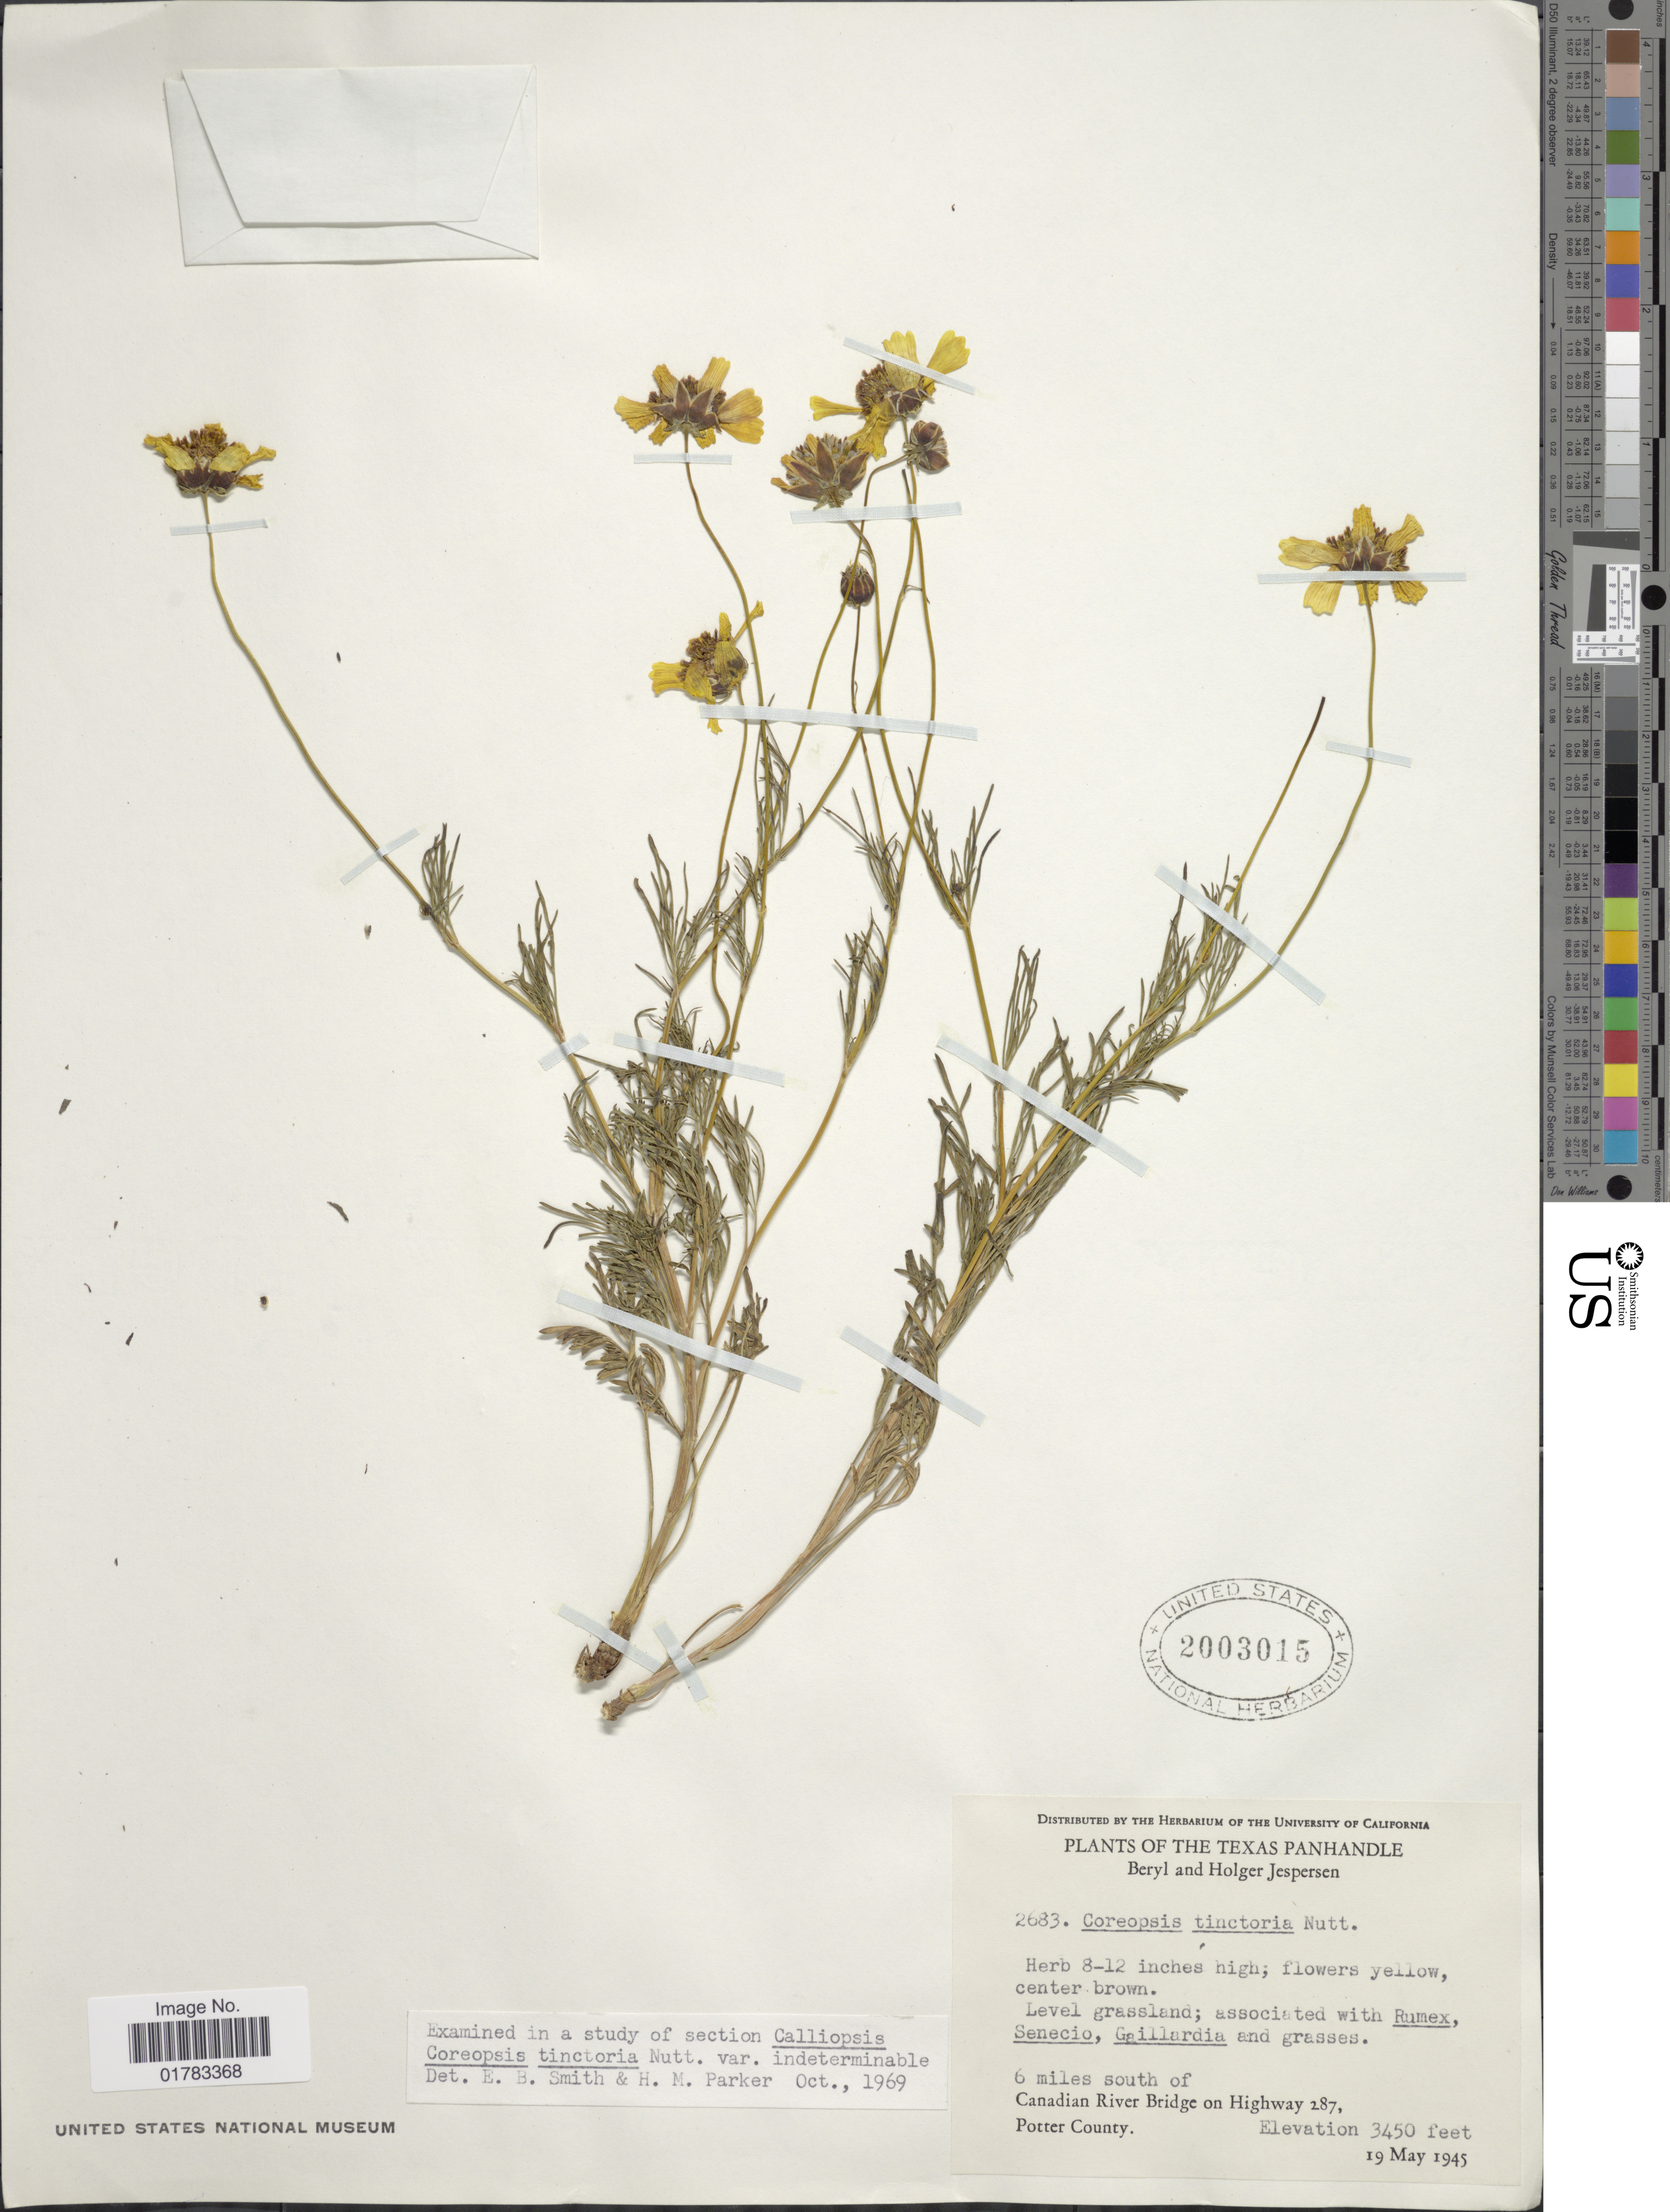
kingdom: Plantae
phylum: Tracheophyta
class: Magnoliopsida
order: Asterales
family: Asteraceae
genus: Coreopsis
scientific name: Coreopsis tinctoria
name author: Nutt.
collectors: B. Jespersen & H. Jespersen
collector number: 2683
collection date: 1945-05-19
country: United States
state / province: Texas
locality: Texas Panhandle, level grassland, 6 miles south of Canadian River Bridge on Highway 287, Potter County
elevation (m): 1052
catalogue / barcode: US 2003015